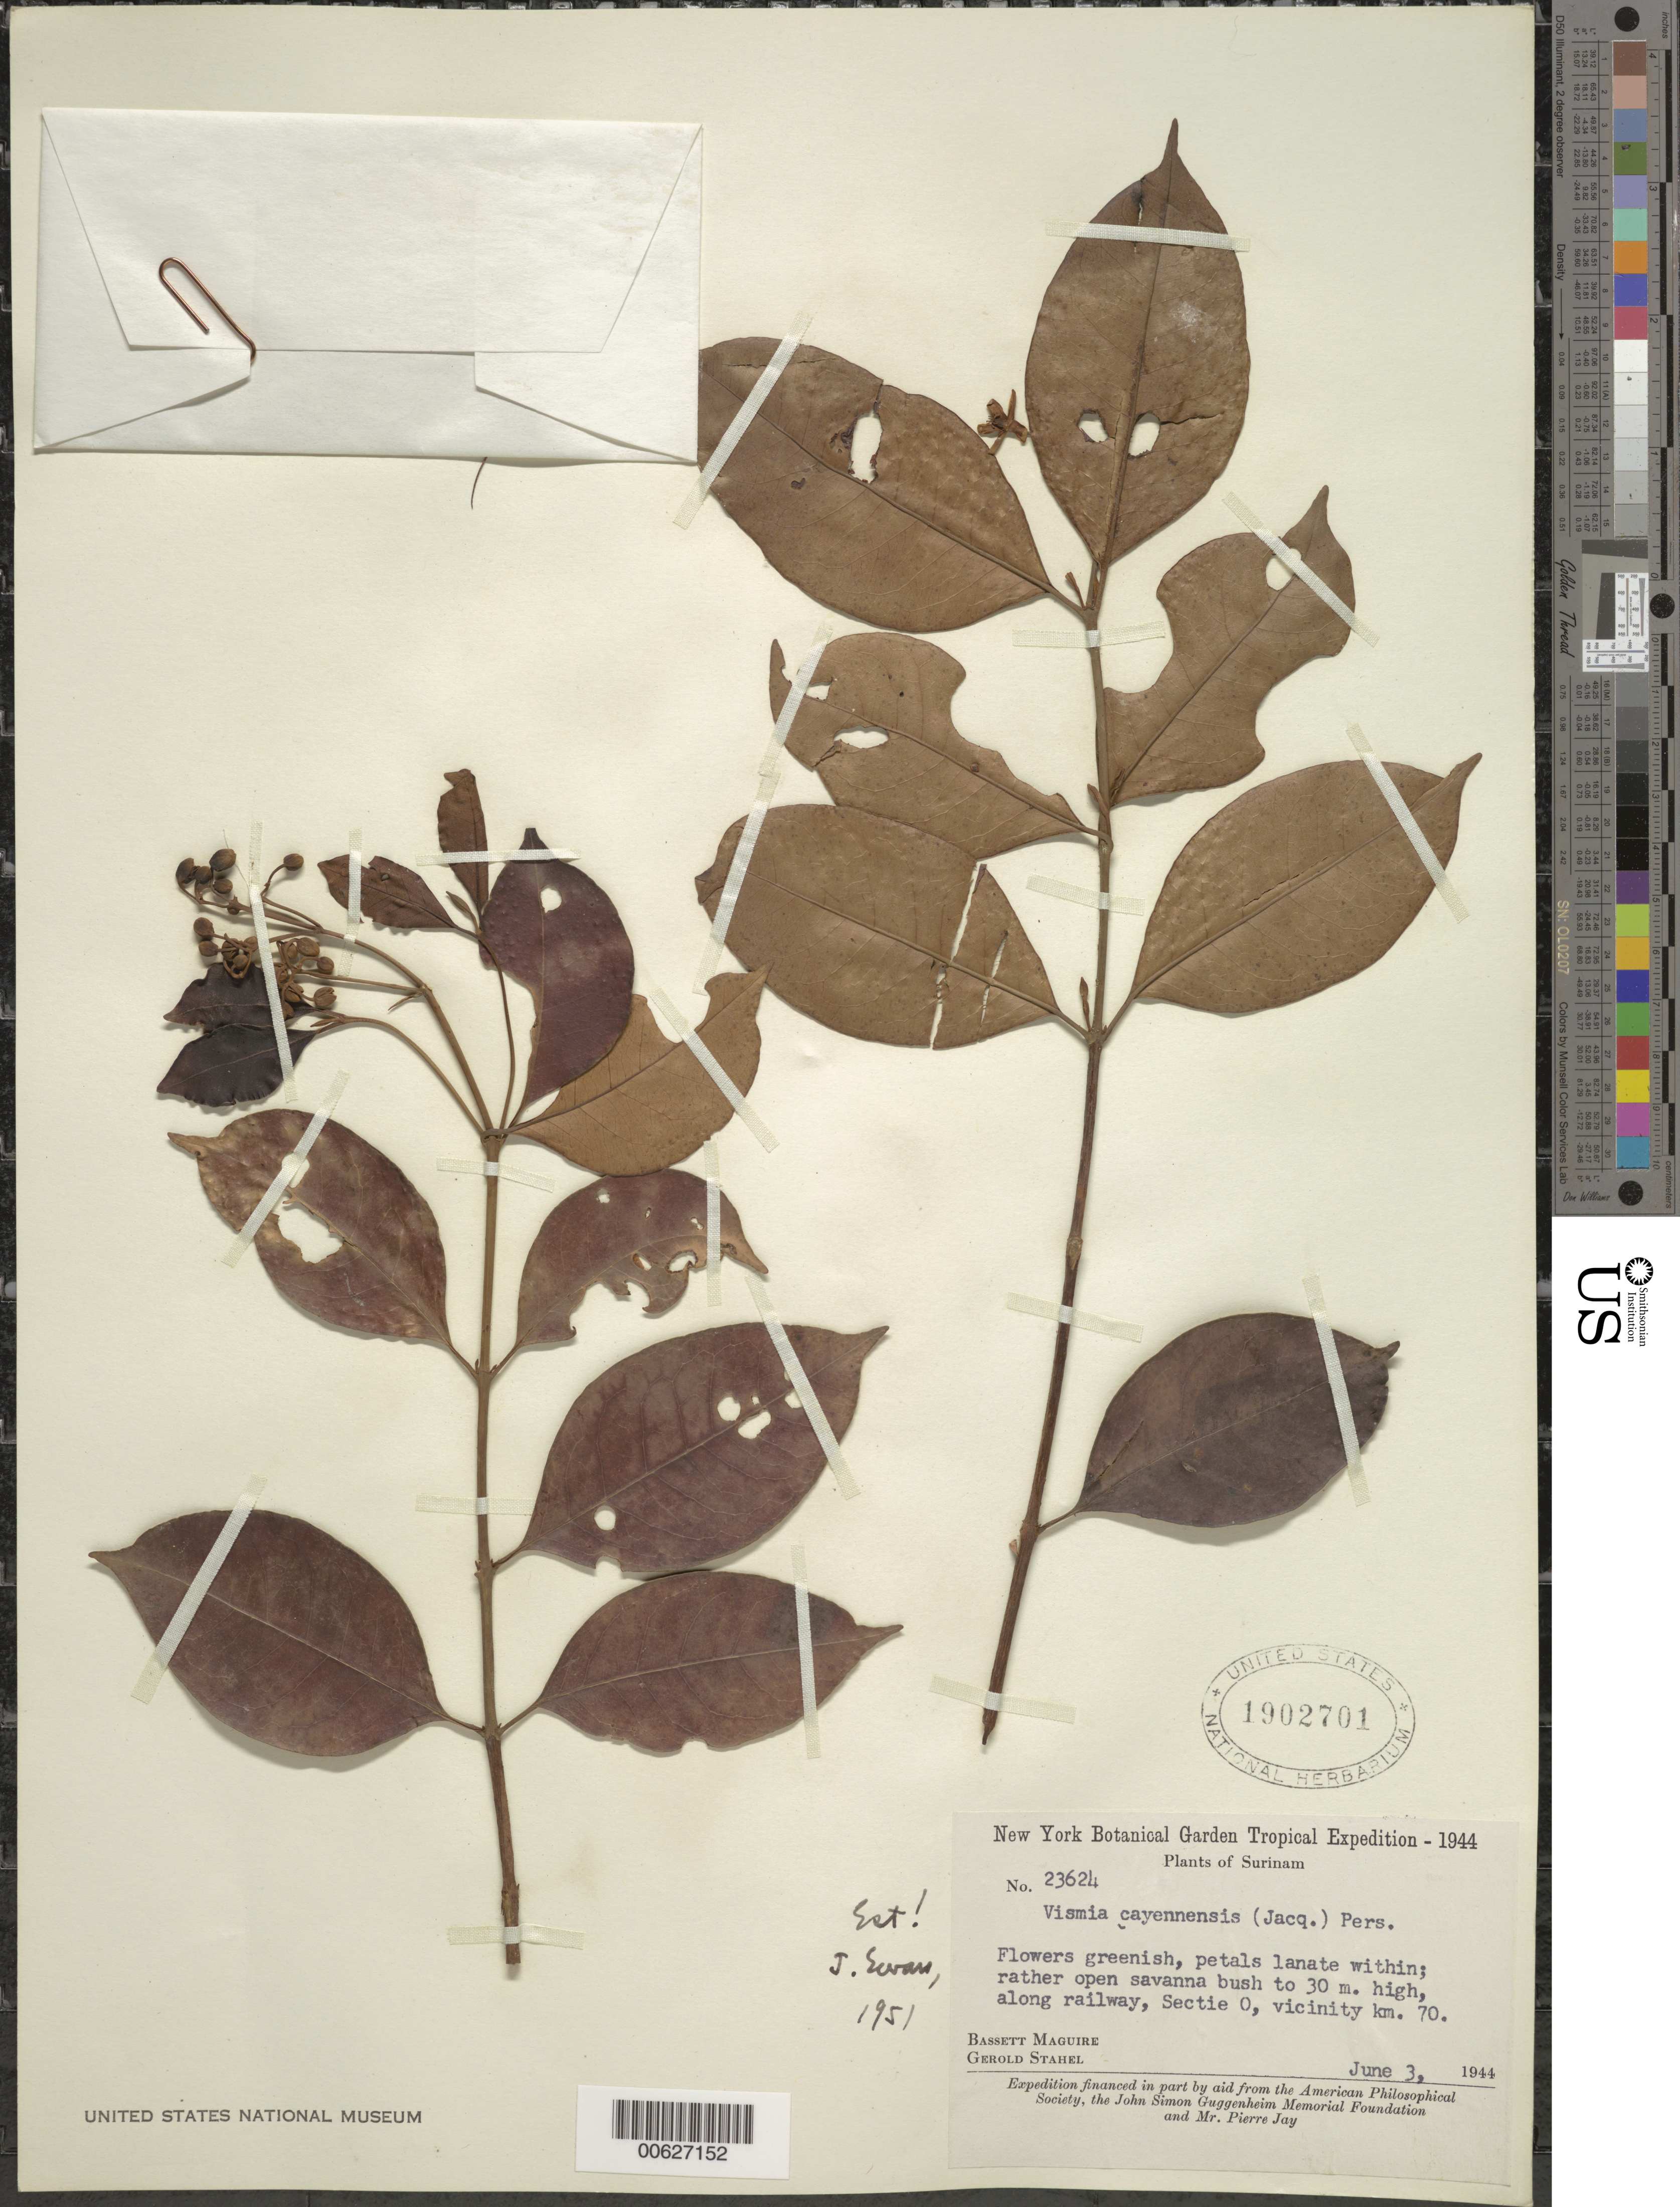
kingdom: Plantae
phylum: Tracheophyta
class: Magnoliopsida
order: Malpighiales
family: Hypericaceae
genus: Vismia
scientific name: Vismia cayennensis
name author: (Jacq.) Pers.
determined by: Ewan, J. A.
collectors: B. Maguire & G. Stahel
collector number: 23624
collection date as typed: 3-Jun-44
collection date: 1944-06-03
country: Suriname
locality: Zanderij Is, Sectie O, km 70, along railroad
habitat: Rather open savanna bush to 30m high, along railway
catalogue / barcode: US 1902701